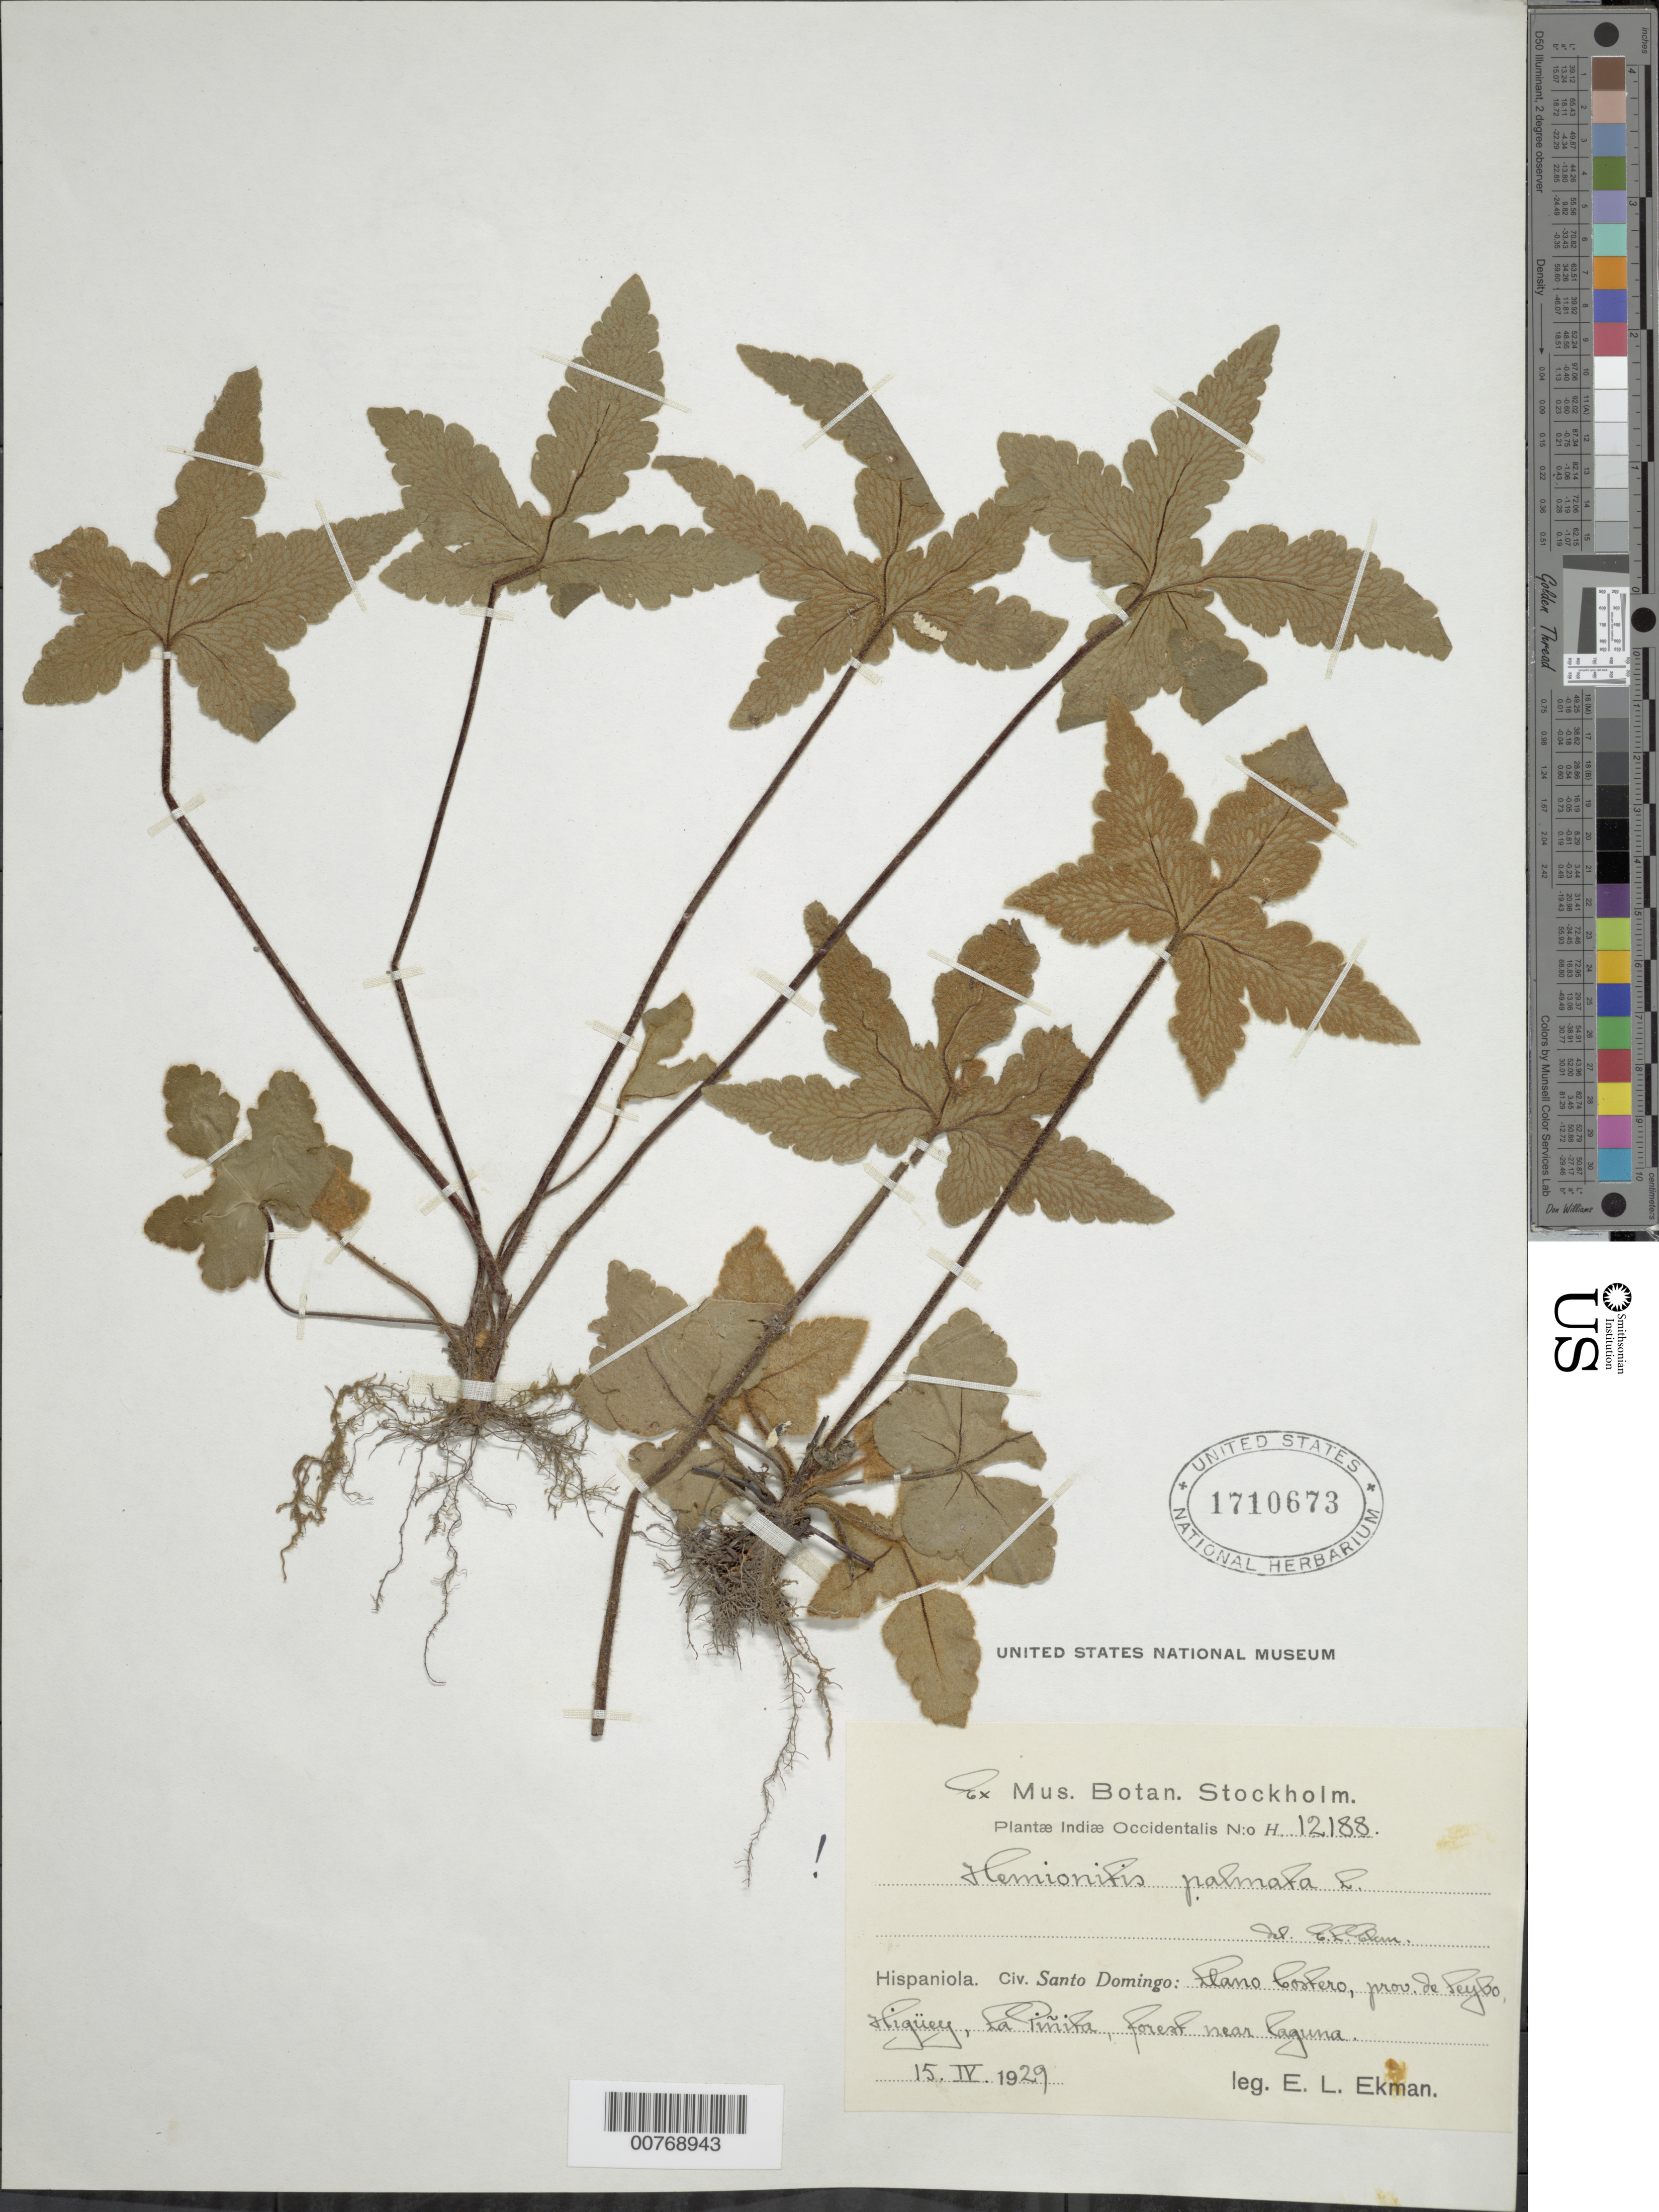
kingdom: Plantae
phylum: Tracheophyta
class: Polypodiopsida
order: Polypodiales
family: Pteridaceae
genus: Hemionitis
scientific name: Hemionitis palmata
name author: L.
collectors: E. L. Ekman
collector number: H 12188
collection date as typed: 15 Apr 1929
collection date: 1929-04-15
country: Dominican Republic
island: Hispaniola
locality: Santo Domingo, Llanos Costero, Provincia de Seibo, Higüey, La Pinita, forest near Laguna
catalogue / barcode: US 1710673